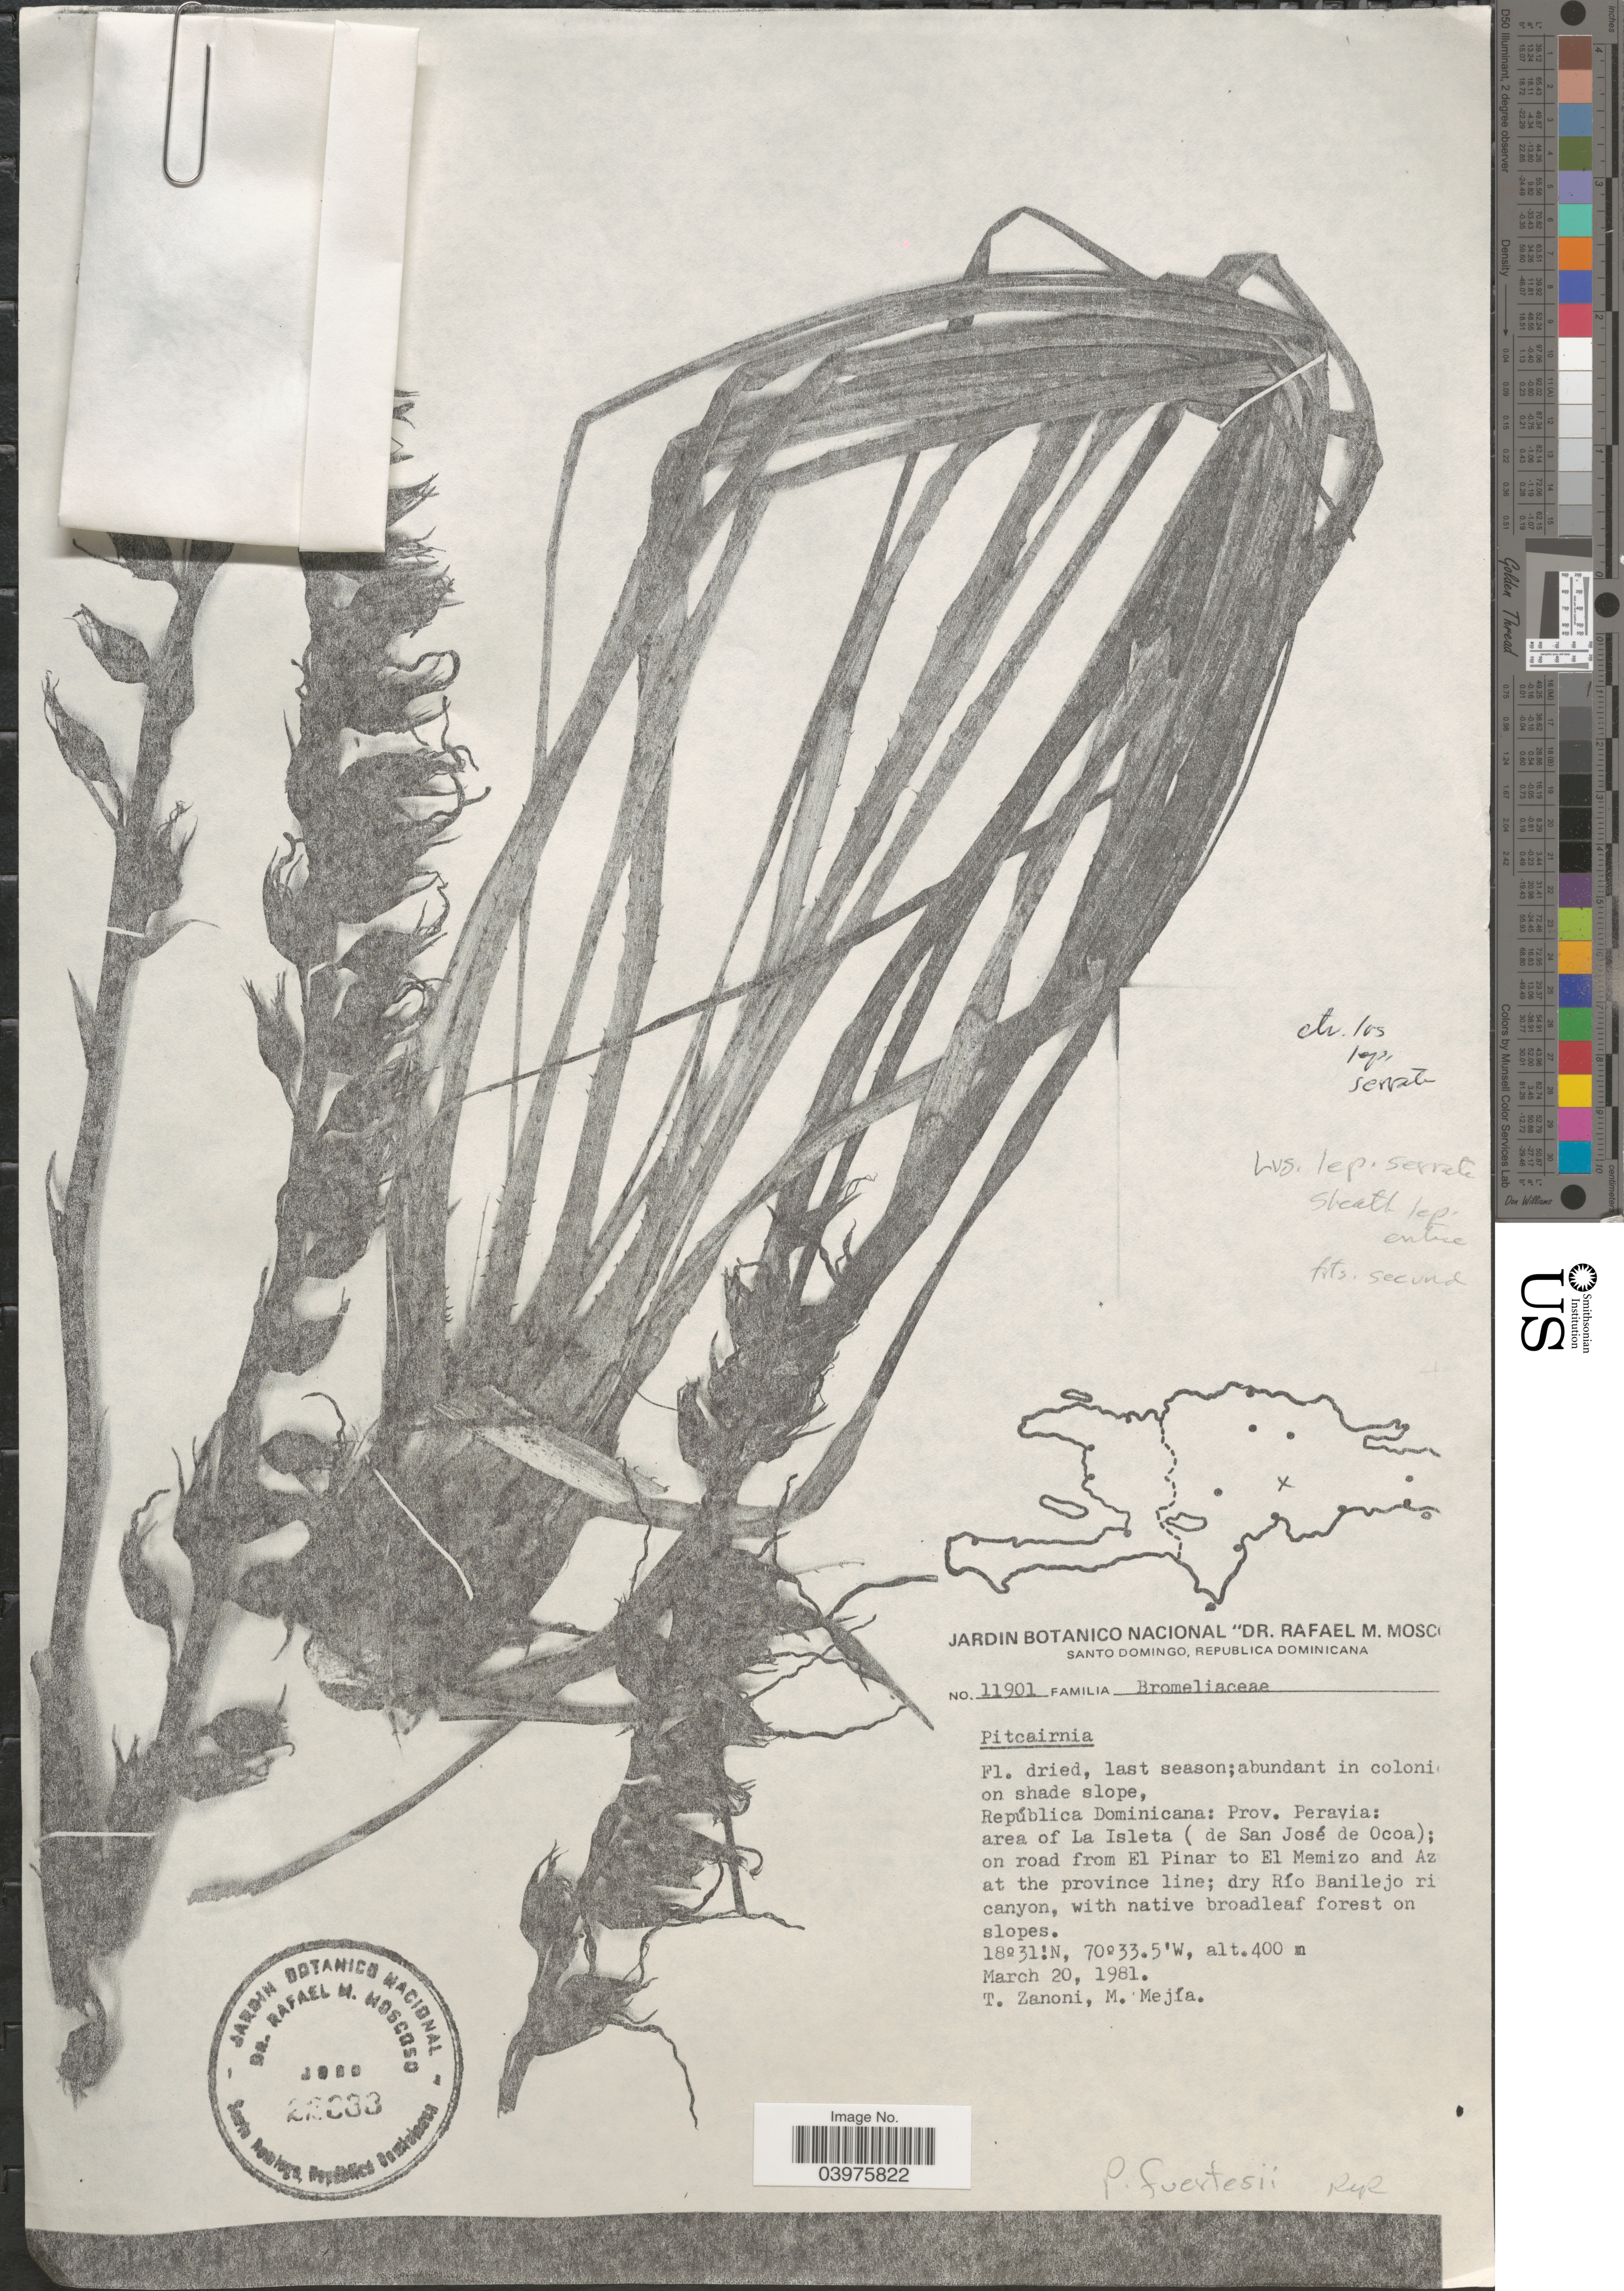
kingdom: Plantae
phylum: Tracheophyta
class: Liliopsida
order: Poales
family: Bromeliaceae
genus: Pitcairnia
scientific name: Pitcairnia fuertesii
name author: Mez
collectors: T. Zanoni & T. Mejía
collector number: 11901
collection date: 1981-03-20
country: Dominican Republic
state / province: Peravia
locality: Area of La Isleta (de San José de Ocoa); on road from El Pinar to El Memizo and Az at the province line; dry Río Banilejo ri canyon.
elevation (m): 400